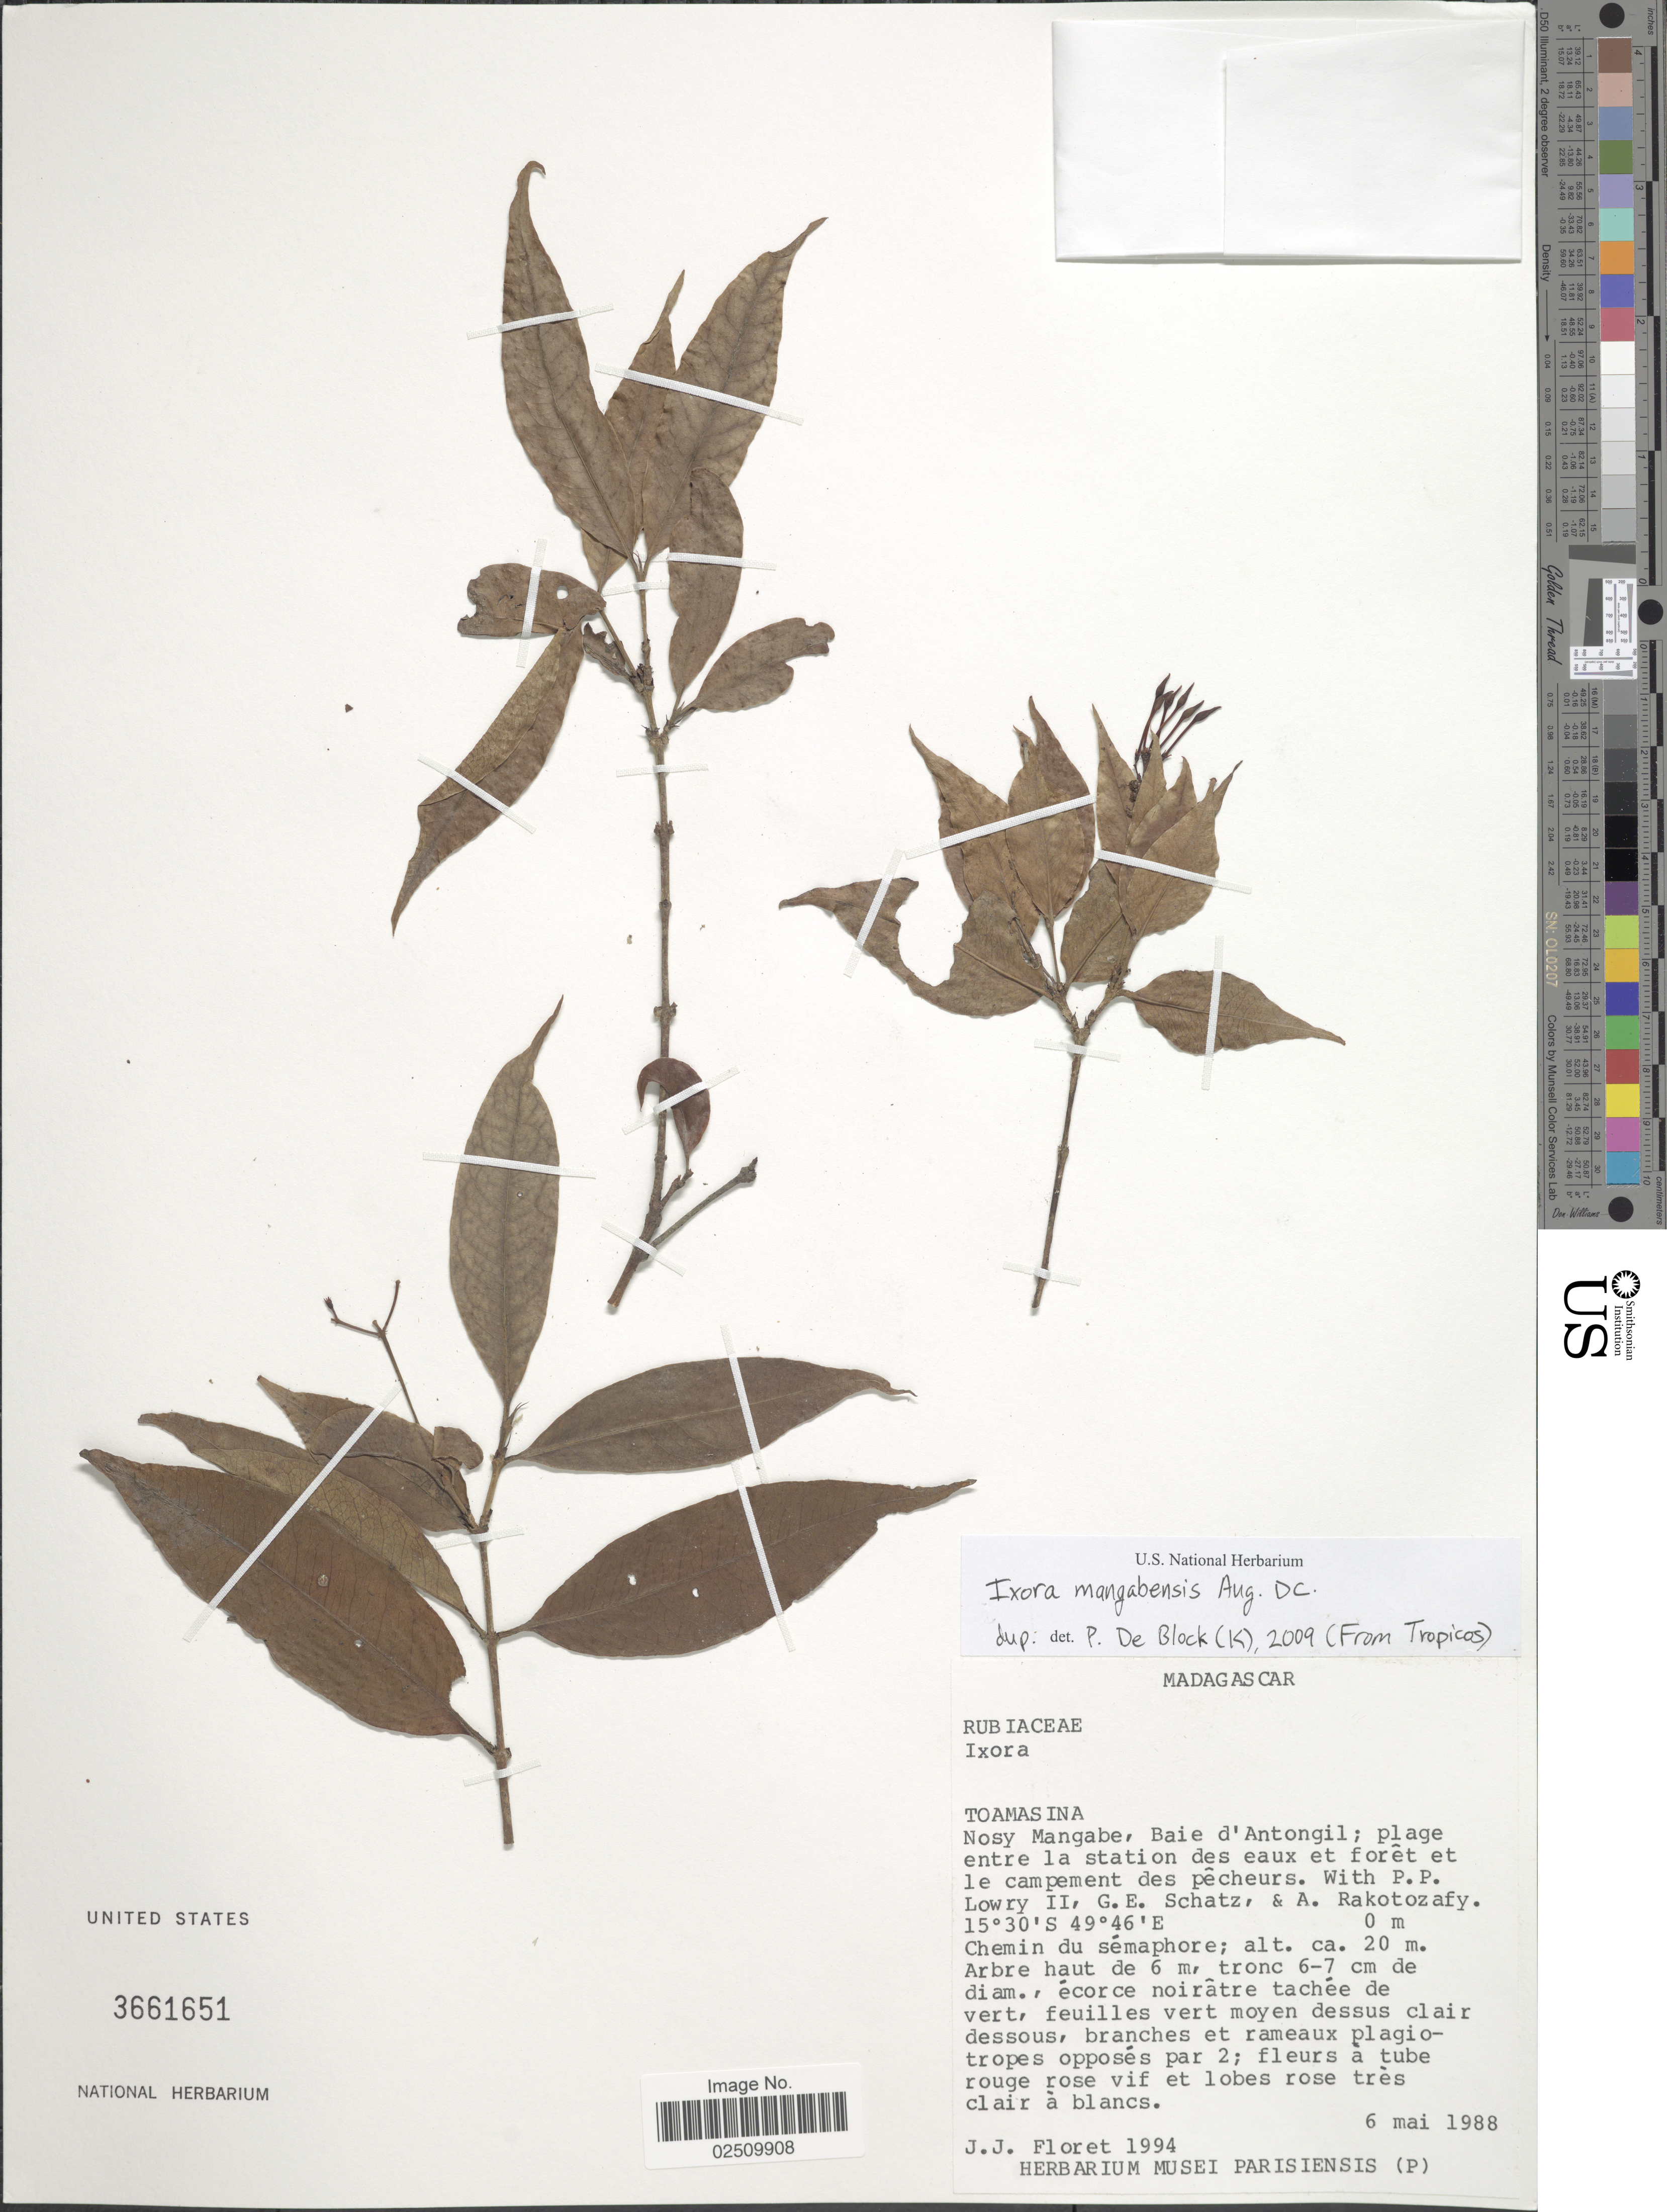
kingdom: Plantae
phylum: Tracheophyta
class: Magnoliopsida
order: Gentianales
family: Rubiaceae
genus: Ixora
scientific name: Ixora mangabensis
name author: Aug. DC.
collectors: J. Floret, P. P. Lowry, G. Schatz & A. Rakotozafy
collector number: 1994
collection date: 1988-05-06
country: Madagascar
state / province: Analanjirofo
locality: Nosy Mangabe, Baie d'Antongil; plage entre la station des eaux et forêt et le campement des pêcheurs.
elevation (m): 0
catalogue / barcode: US 3661651